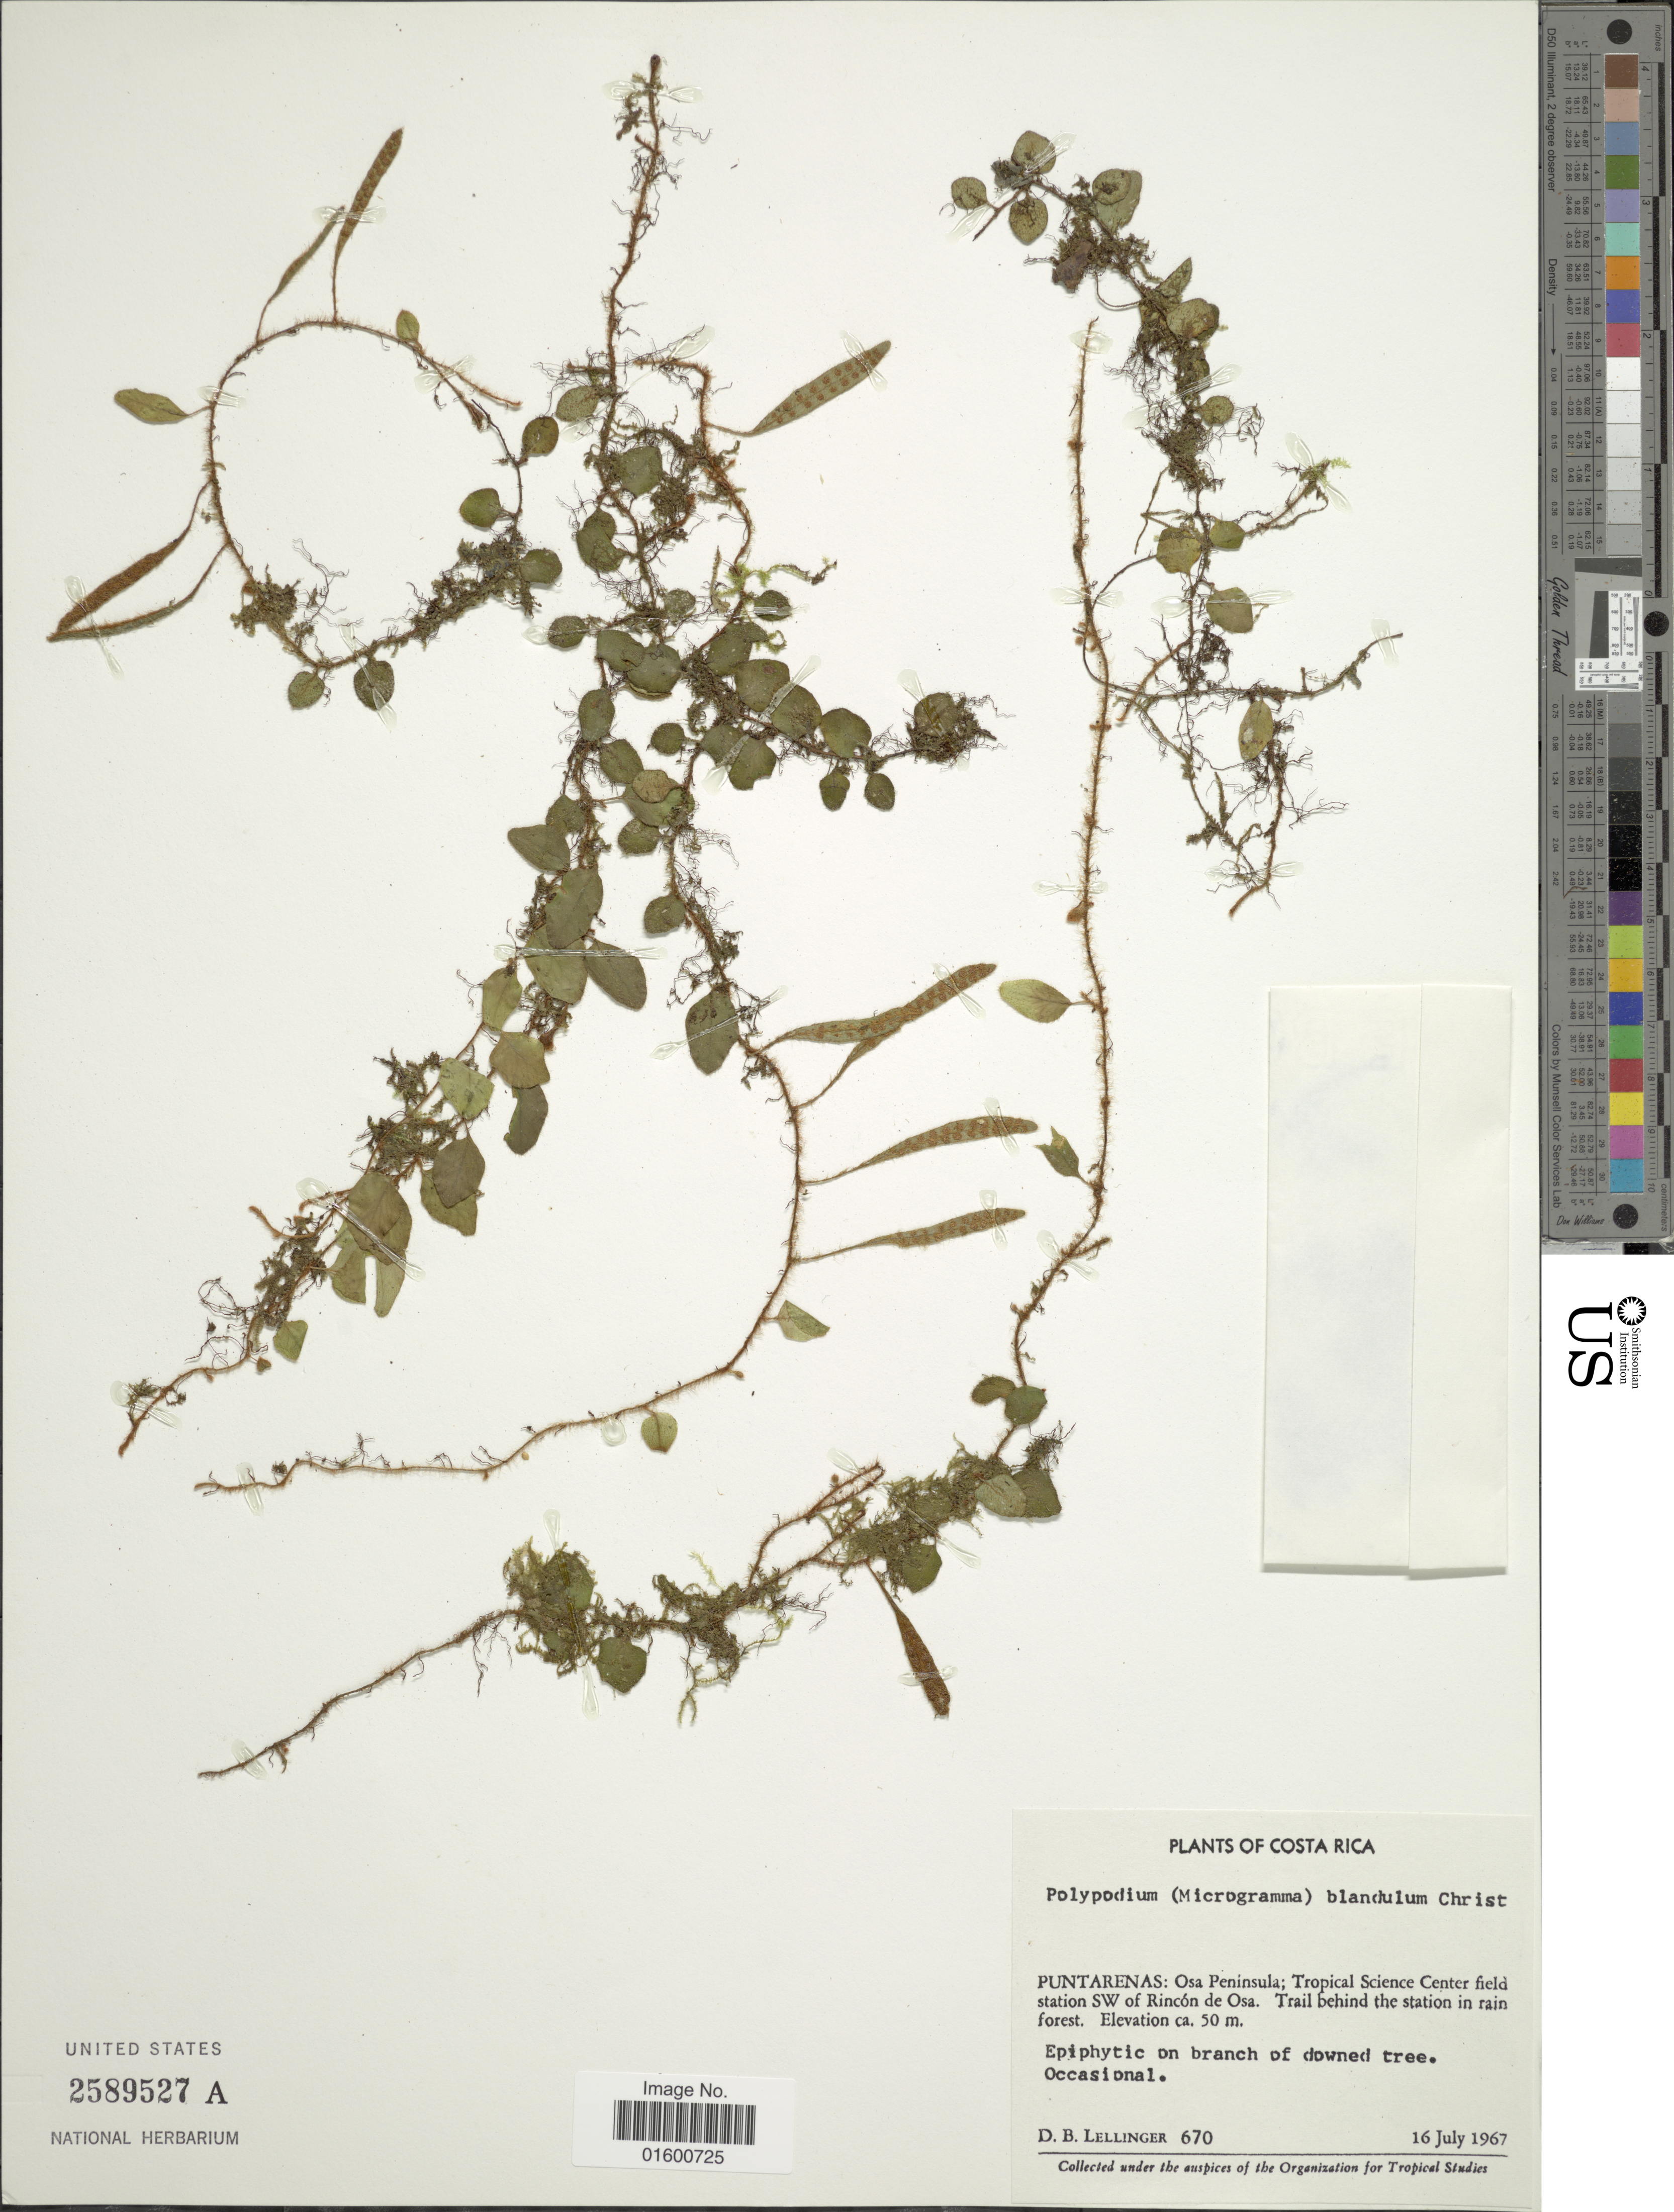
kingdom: Plantae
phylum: Tracheophyta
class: Polypodiopsida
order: Polypodiales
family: Polypodiaceae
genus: Microgramma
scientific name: Microgramma tecta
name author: (Kaulf.) Alston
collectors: D. B. Lellinger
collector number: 670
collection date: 1967-07-16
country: Costa Rica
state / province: Puntarenas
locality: Puntarenas, Osa Peninsula, Tropical Science Centrer field station SW of Rincon de Osa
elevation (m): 50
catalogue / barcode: US 2589527A